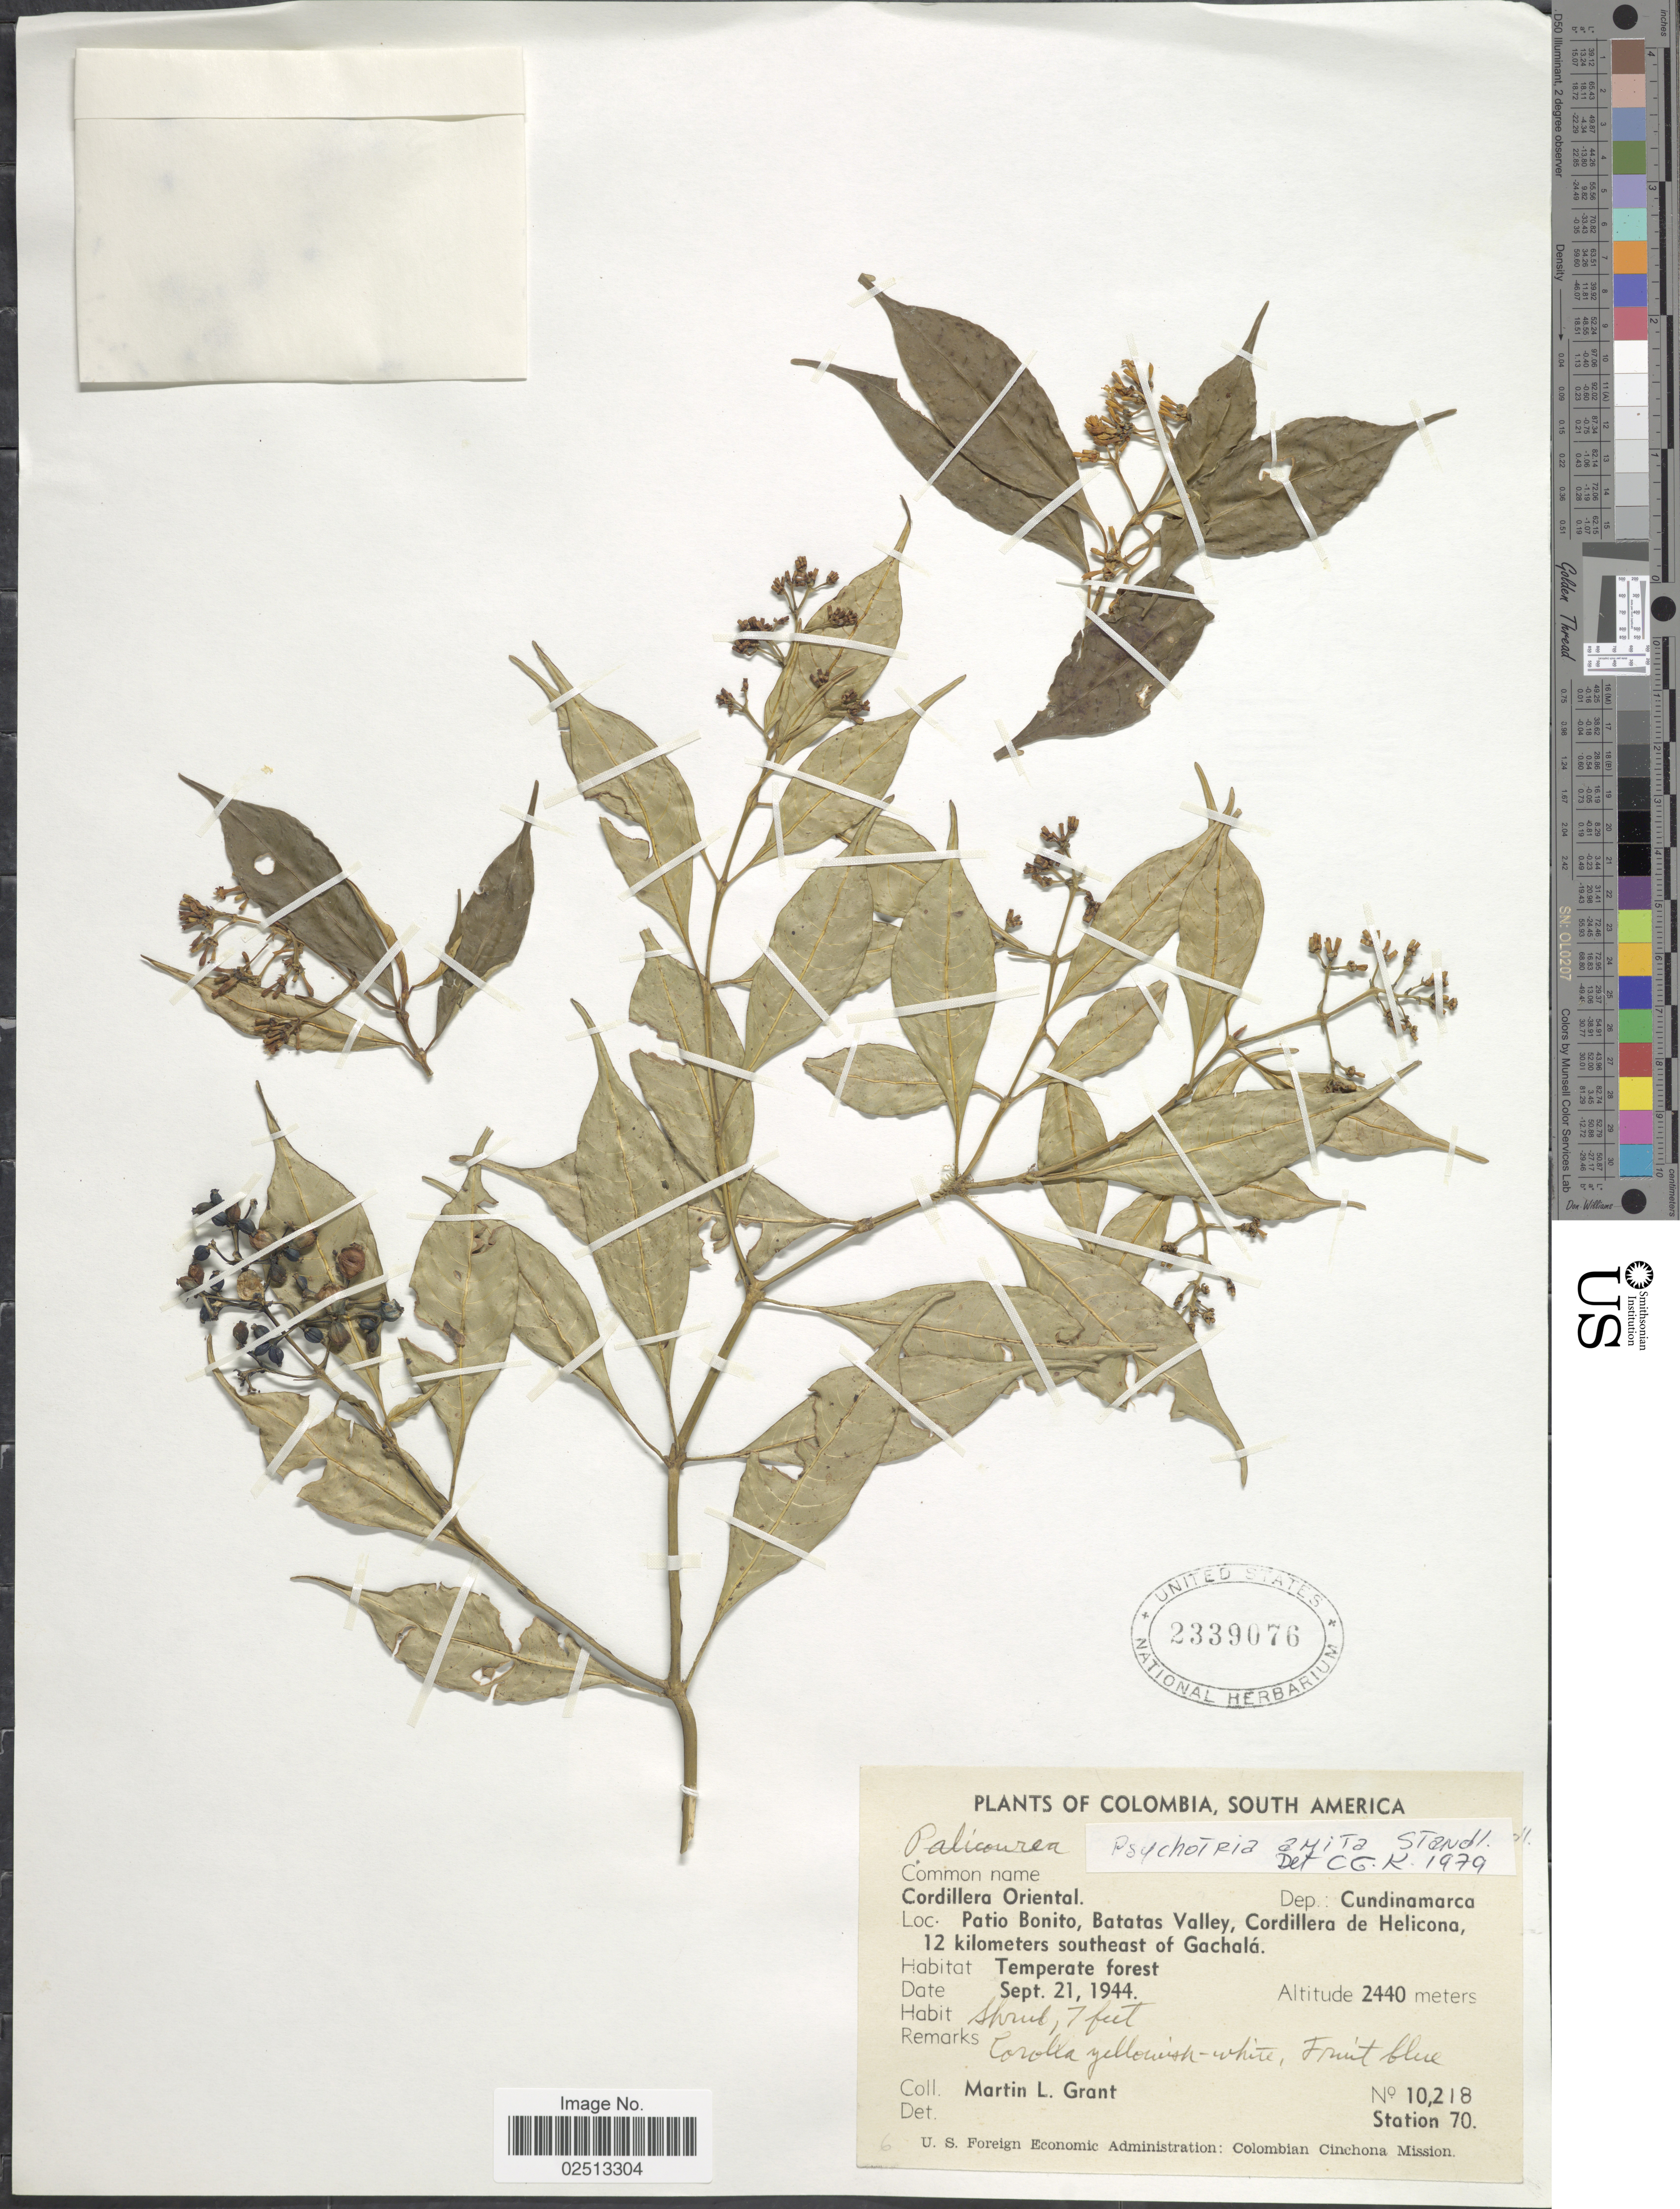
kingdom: Plantae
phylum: Tracheophyta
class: Magnoliopsida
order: Gentianales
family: Rubiaceae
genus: Psychotria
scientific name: Psychotria amita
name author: Standl.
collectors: M. L. Grant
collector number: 10218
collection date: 1944-09-21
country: Colombia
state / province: Cundinamarca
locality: Cordillera Oriental, Dep.: Cundinamarca, Patio Bonito, Batatas Valley, Cordillera de Helicona, 12 kilometers southeast of Gachala. Station 70.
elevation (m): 2440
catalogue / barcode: US 2339076